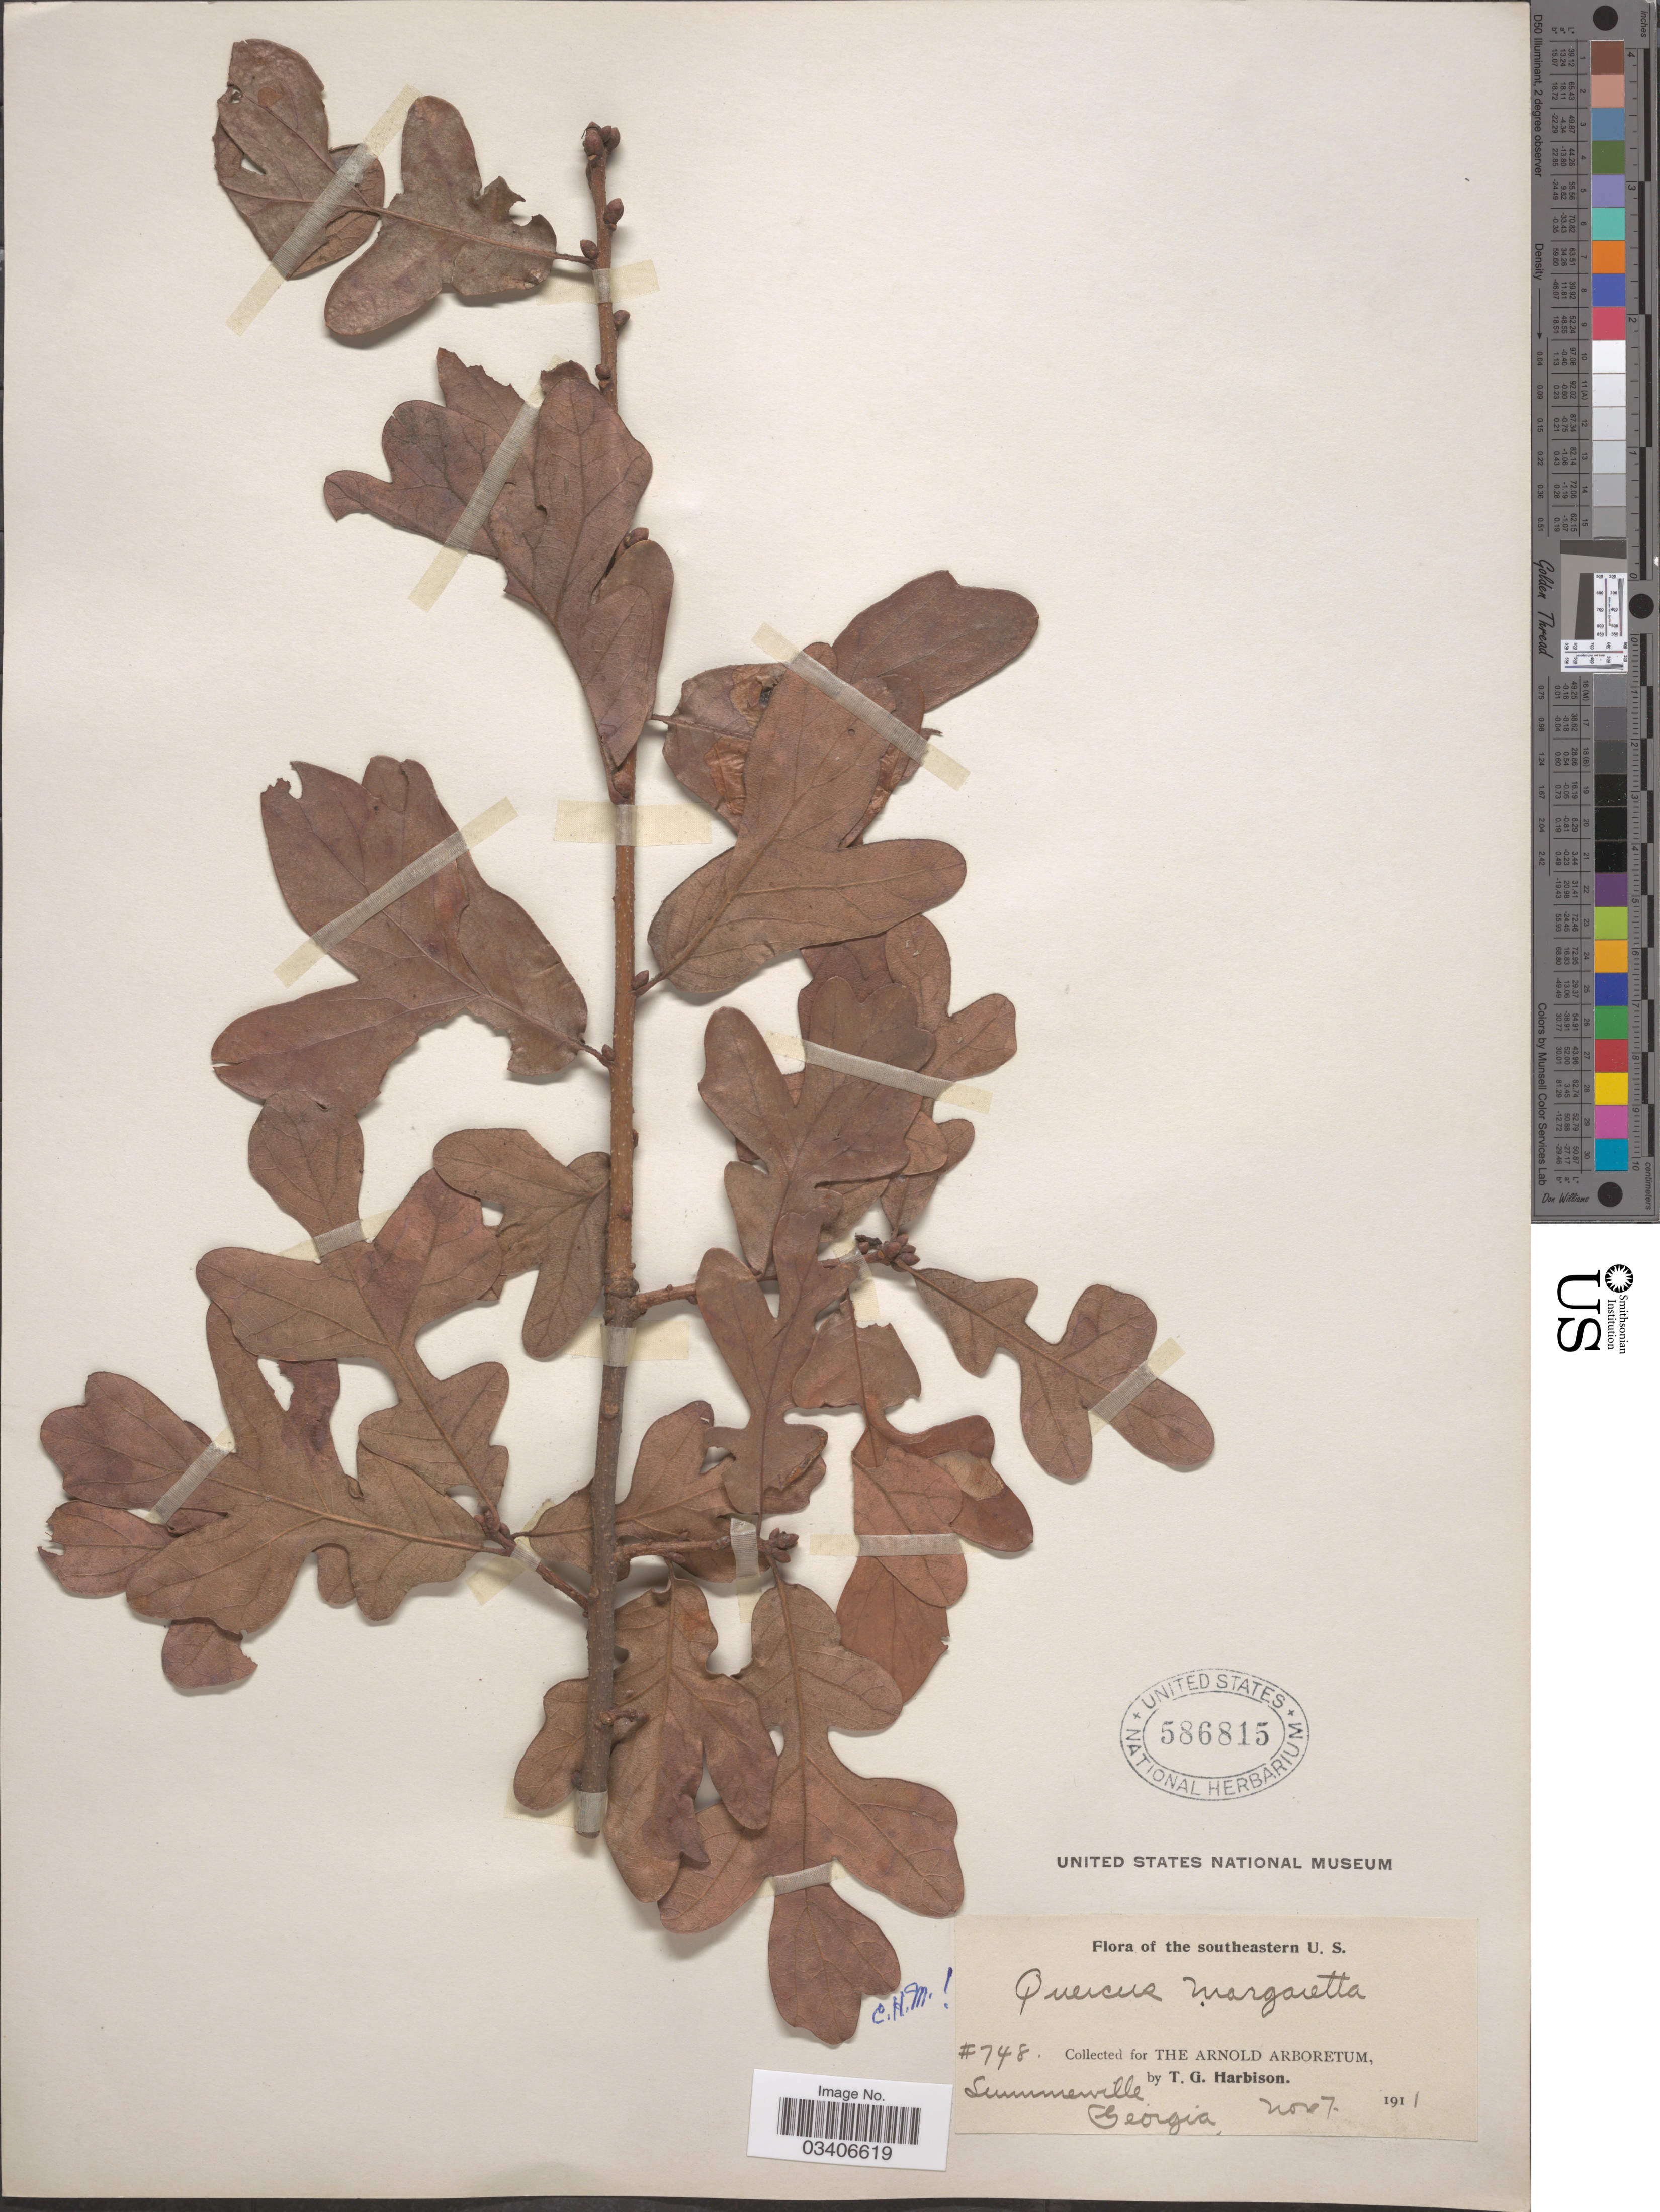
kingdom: Plantae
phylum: Tracheophyta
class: Magnoliopsida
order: Fagales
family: Fagaceae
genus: Quercus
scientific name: Quercus margarettae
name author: Ashe ex Small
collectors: T. Harbison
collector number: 748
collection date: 1911-11-07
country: United States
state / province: Georgia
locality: The southeastern U.S. Summerville.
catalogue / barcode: US 586815